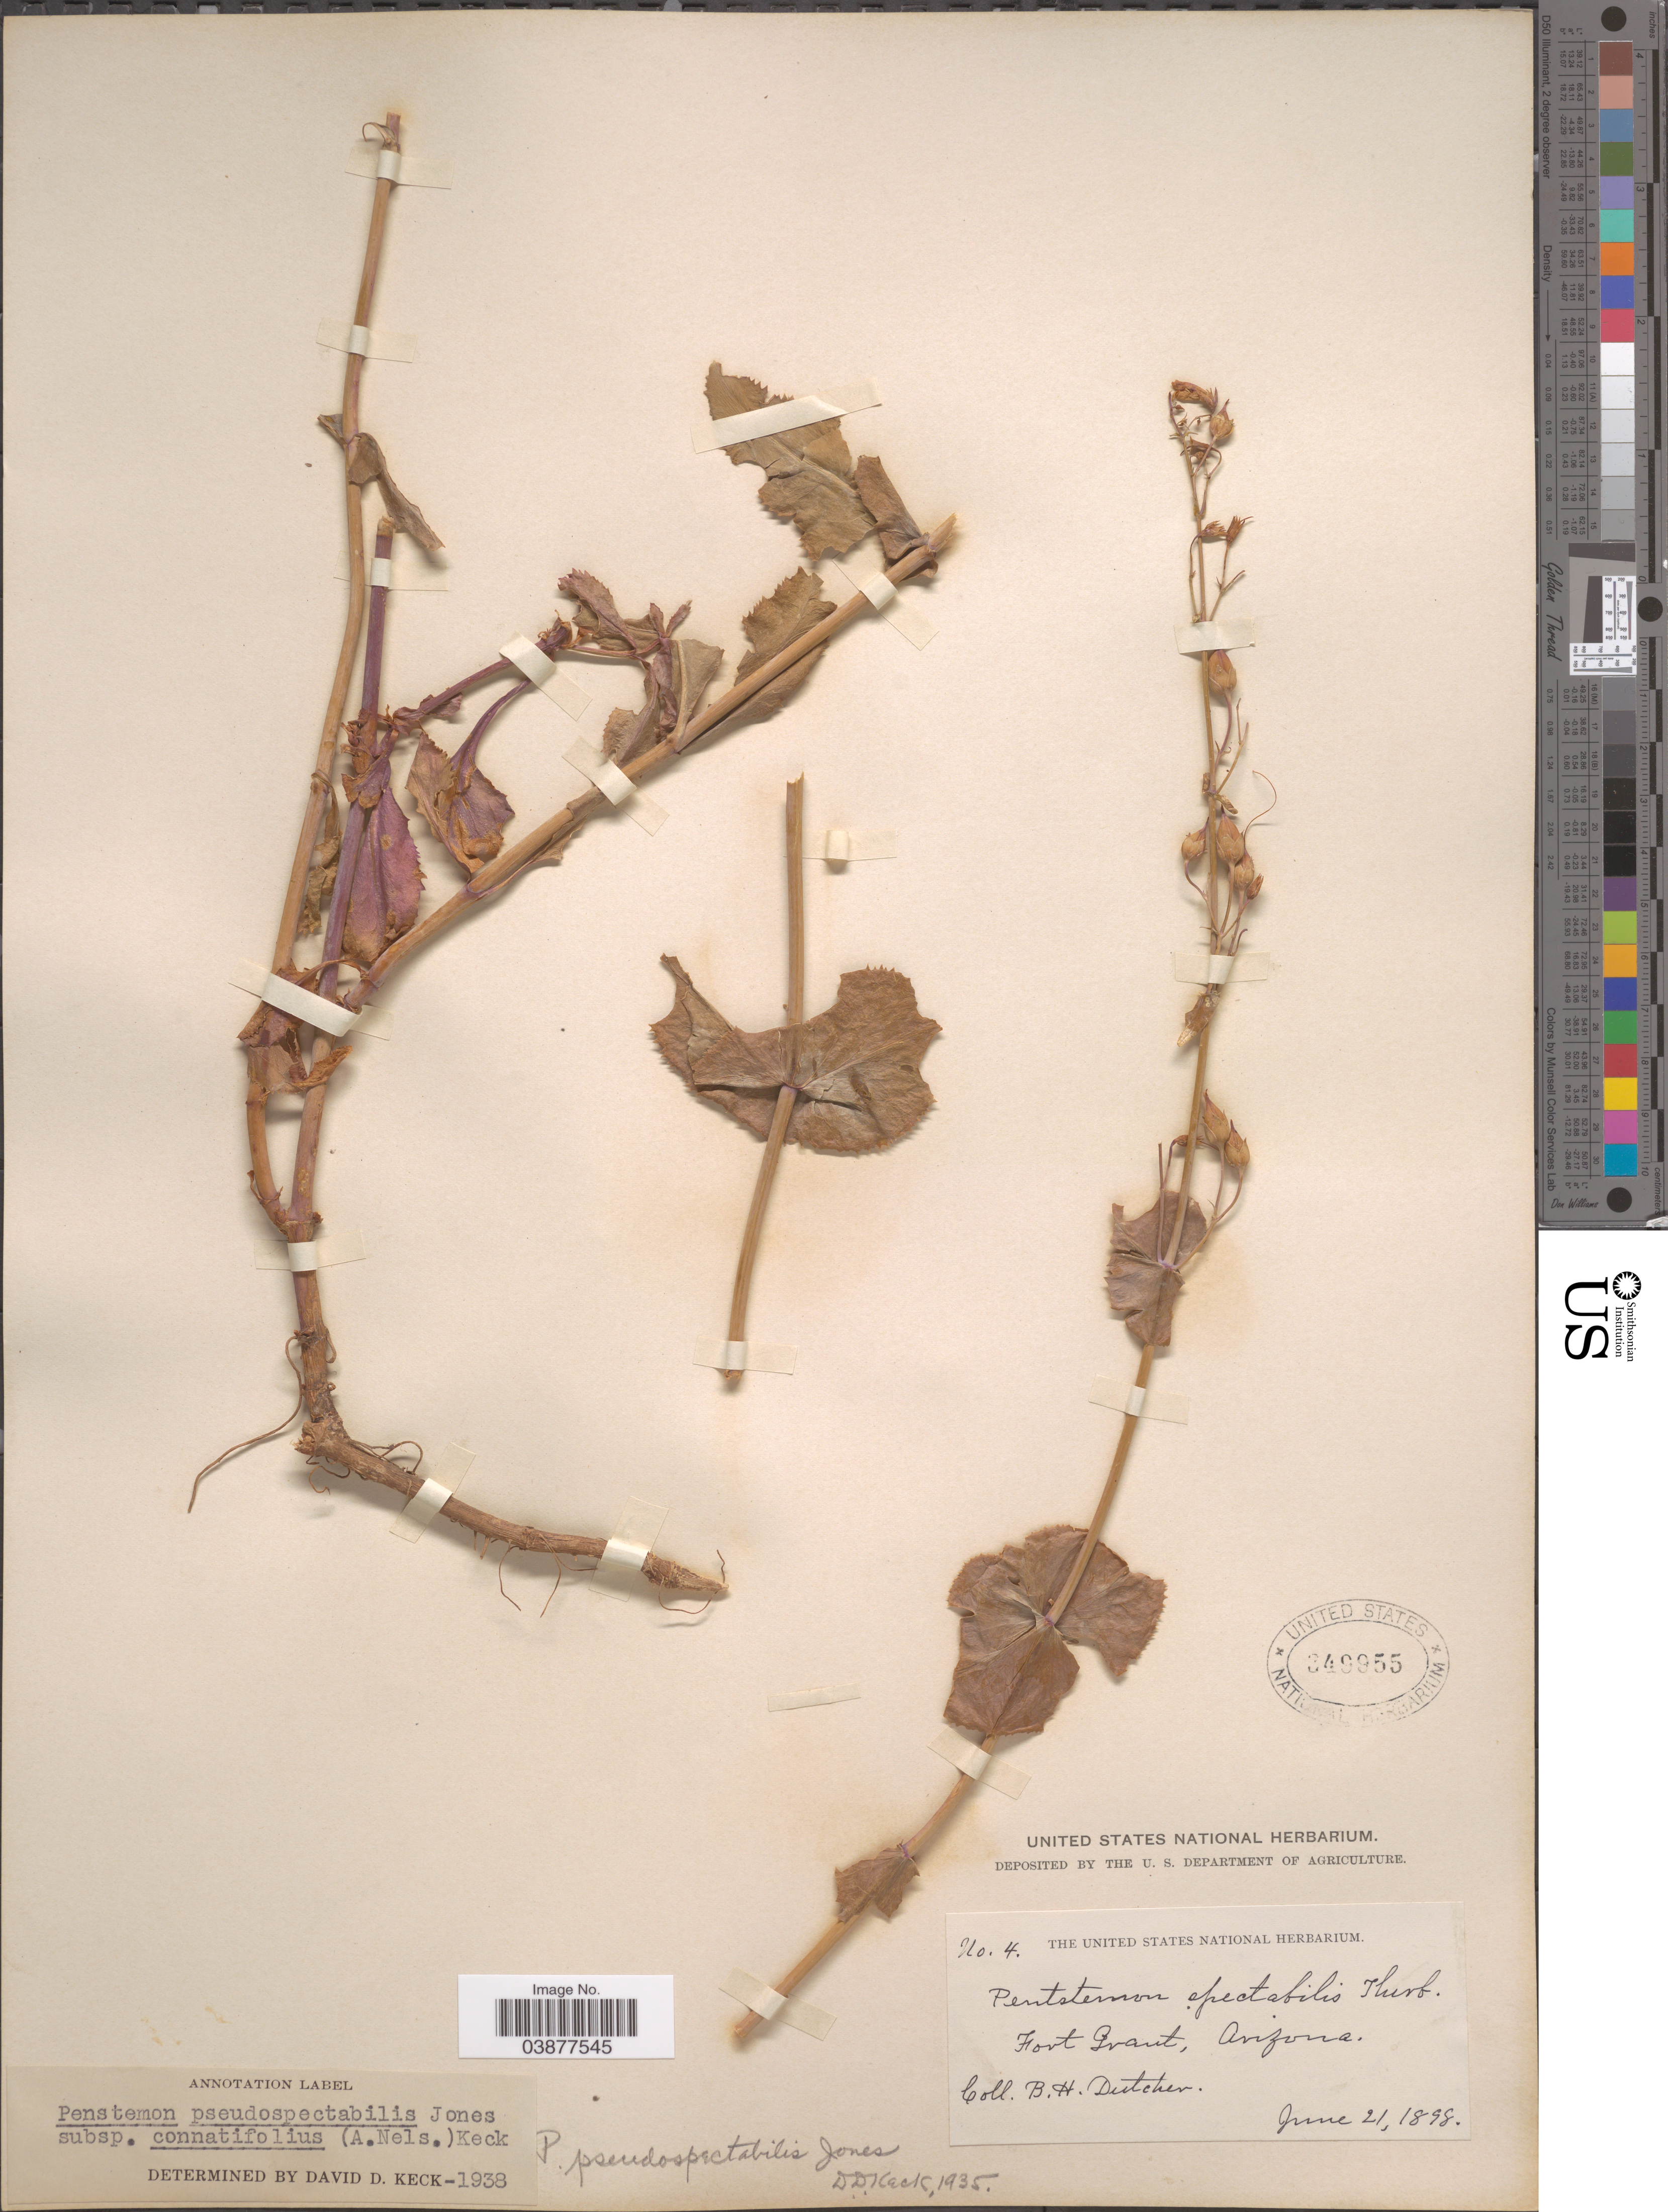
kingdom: Plantae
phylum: Tracheophyta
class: Magnoliopsida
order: Lamiales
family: Plantaginaceae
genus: Penstemon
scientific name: Penstemon pseudospectabilis var. connatifolius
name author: (A. Nelson) D.D. Keck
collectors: B. H. Dutcher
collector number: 4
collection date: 1898-06-21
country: United States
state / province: Arizona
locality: Fort Grant.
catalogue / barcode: US 349955